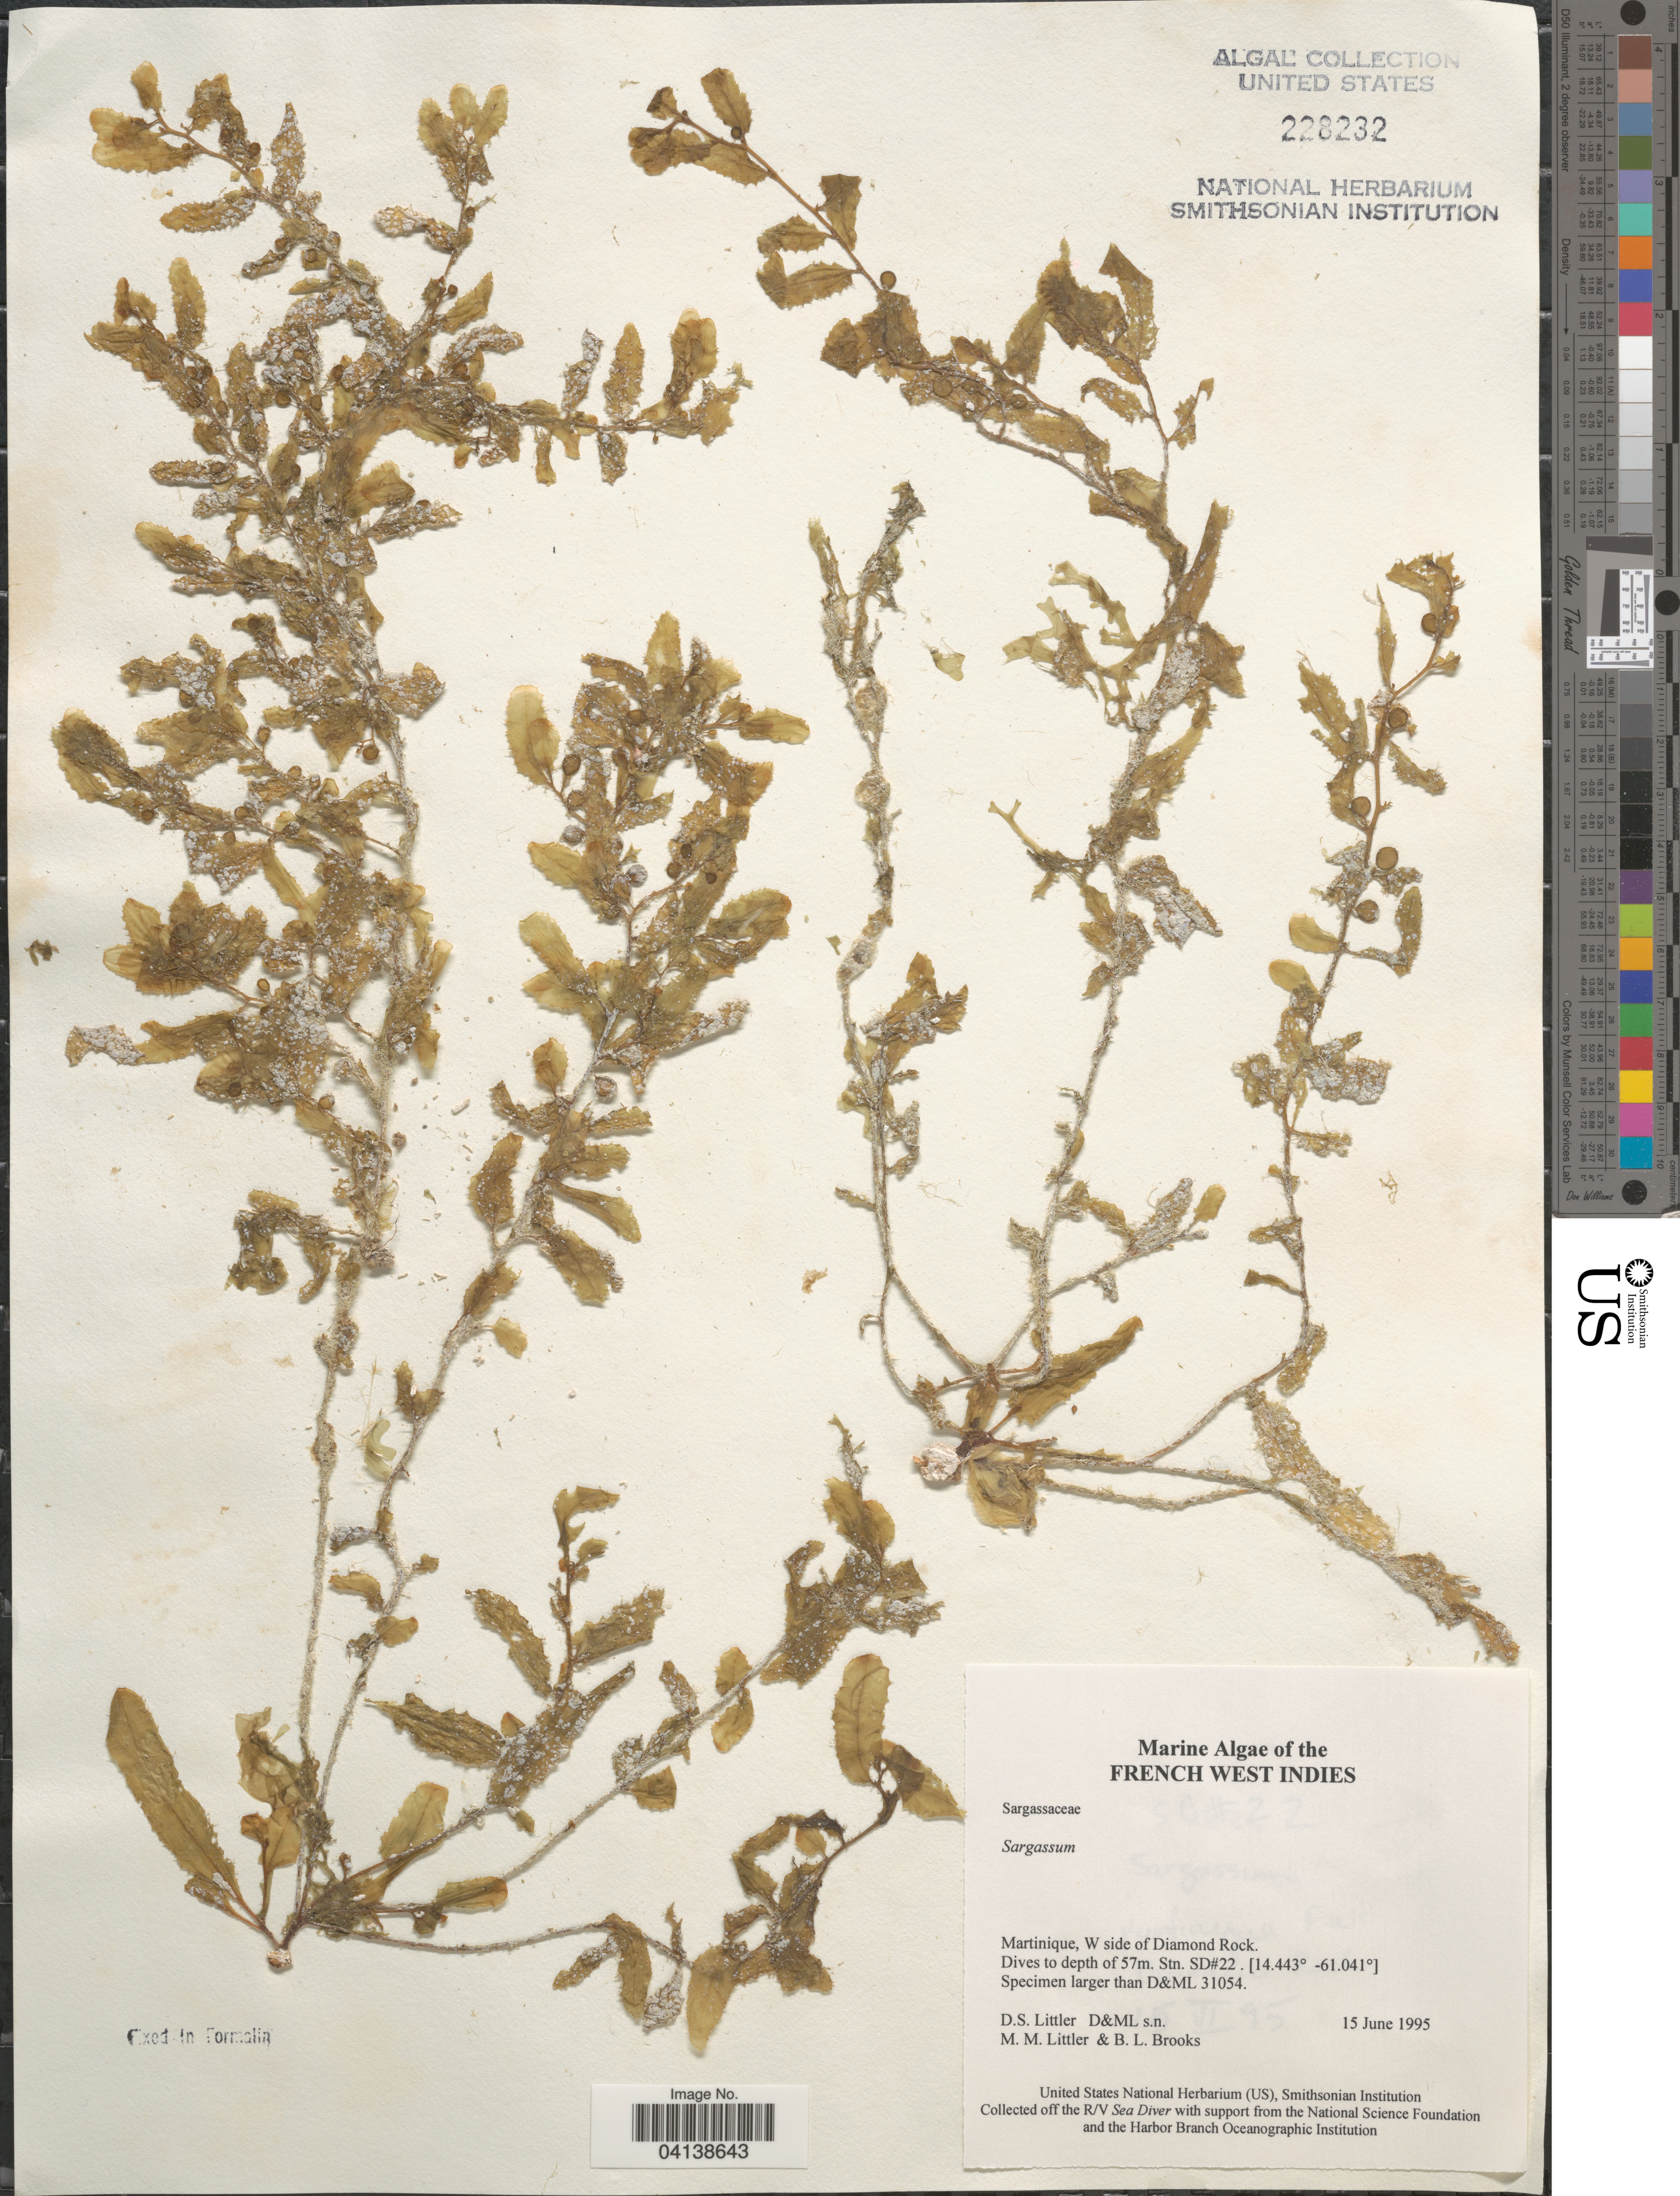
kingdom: Chromista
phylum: Ochrophyta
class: Phaeophyceae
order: Fucales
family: Sargassaceae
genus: Sargassum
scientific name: Sargassum sp.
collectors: D. S. Littler & B. Brooks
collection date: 1995-06-15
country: Martinique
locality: French West Indies. W side of Diamond Rock. Stn. SD#22.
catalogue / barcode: US 228232